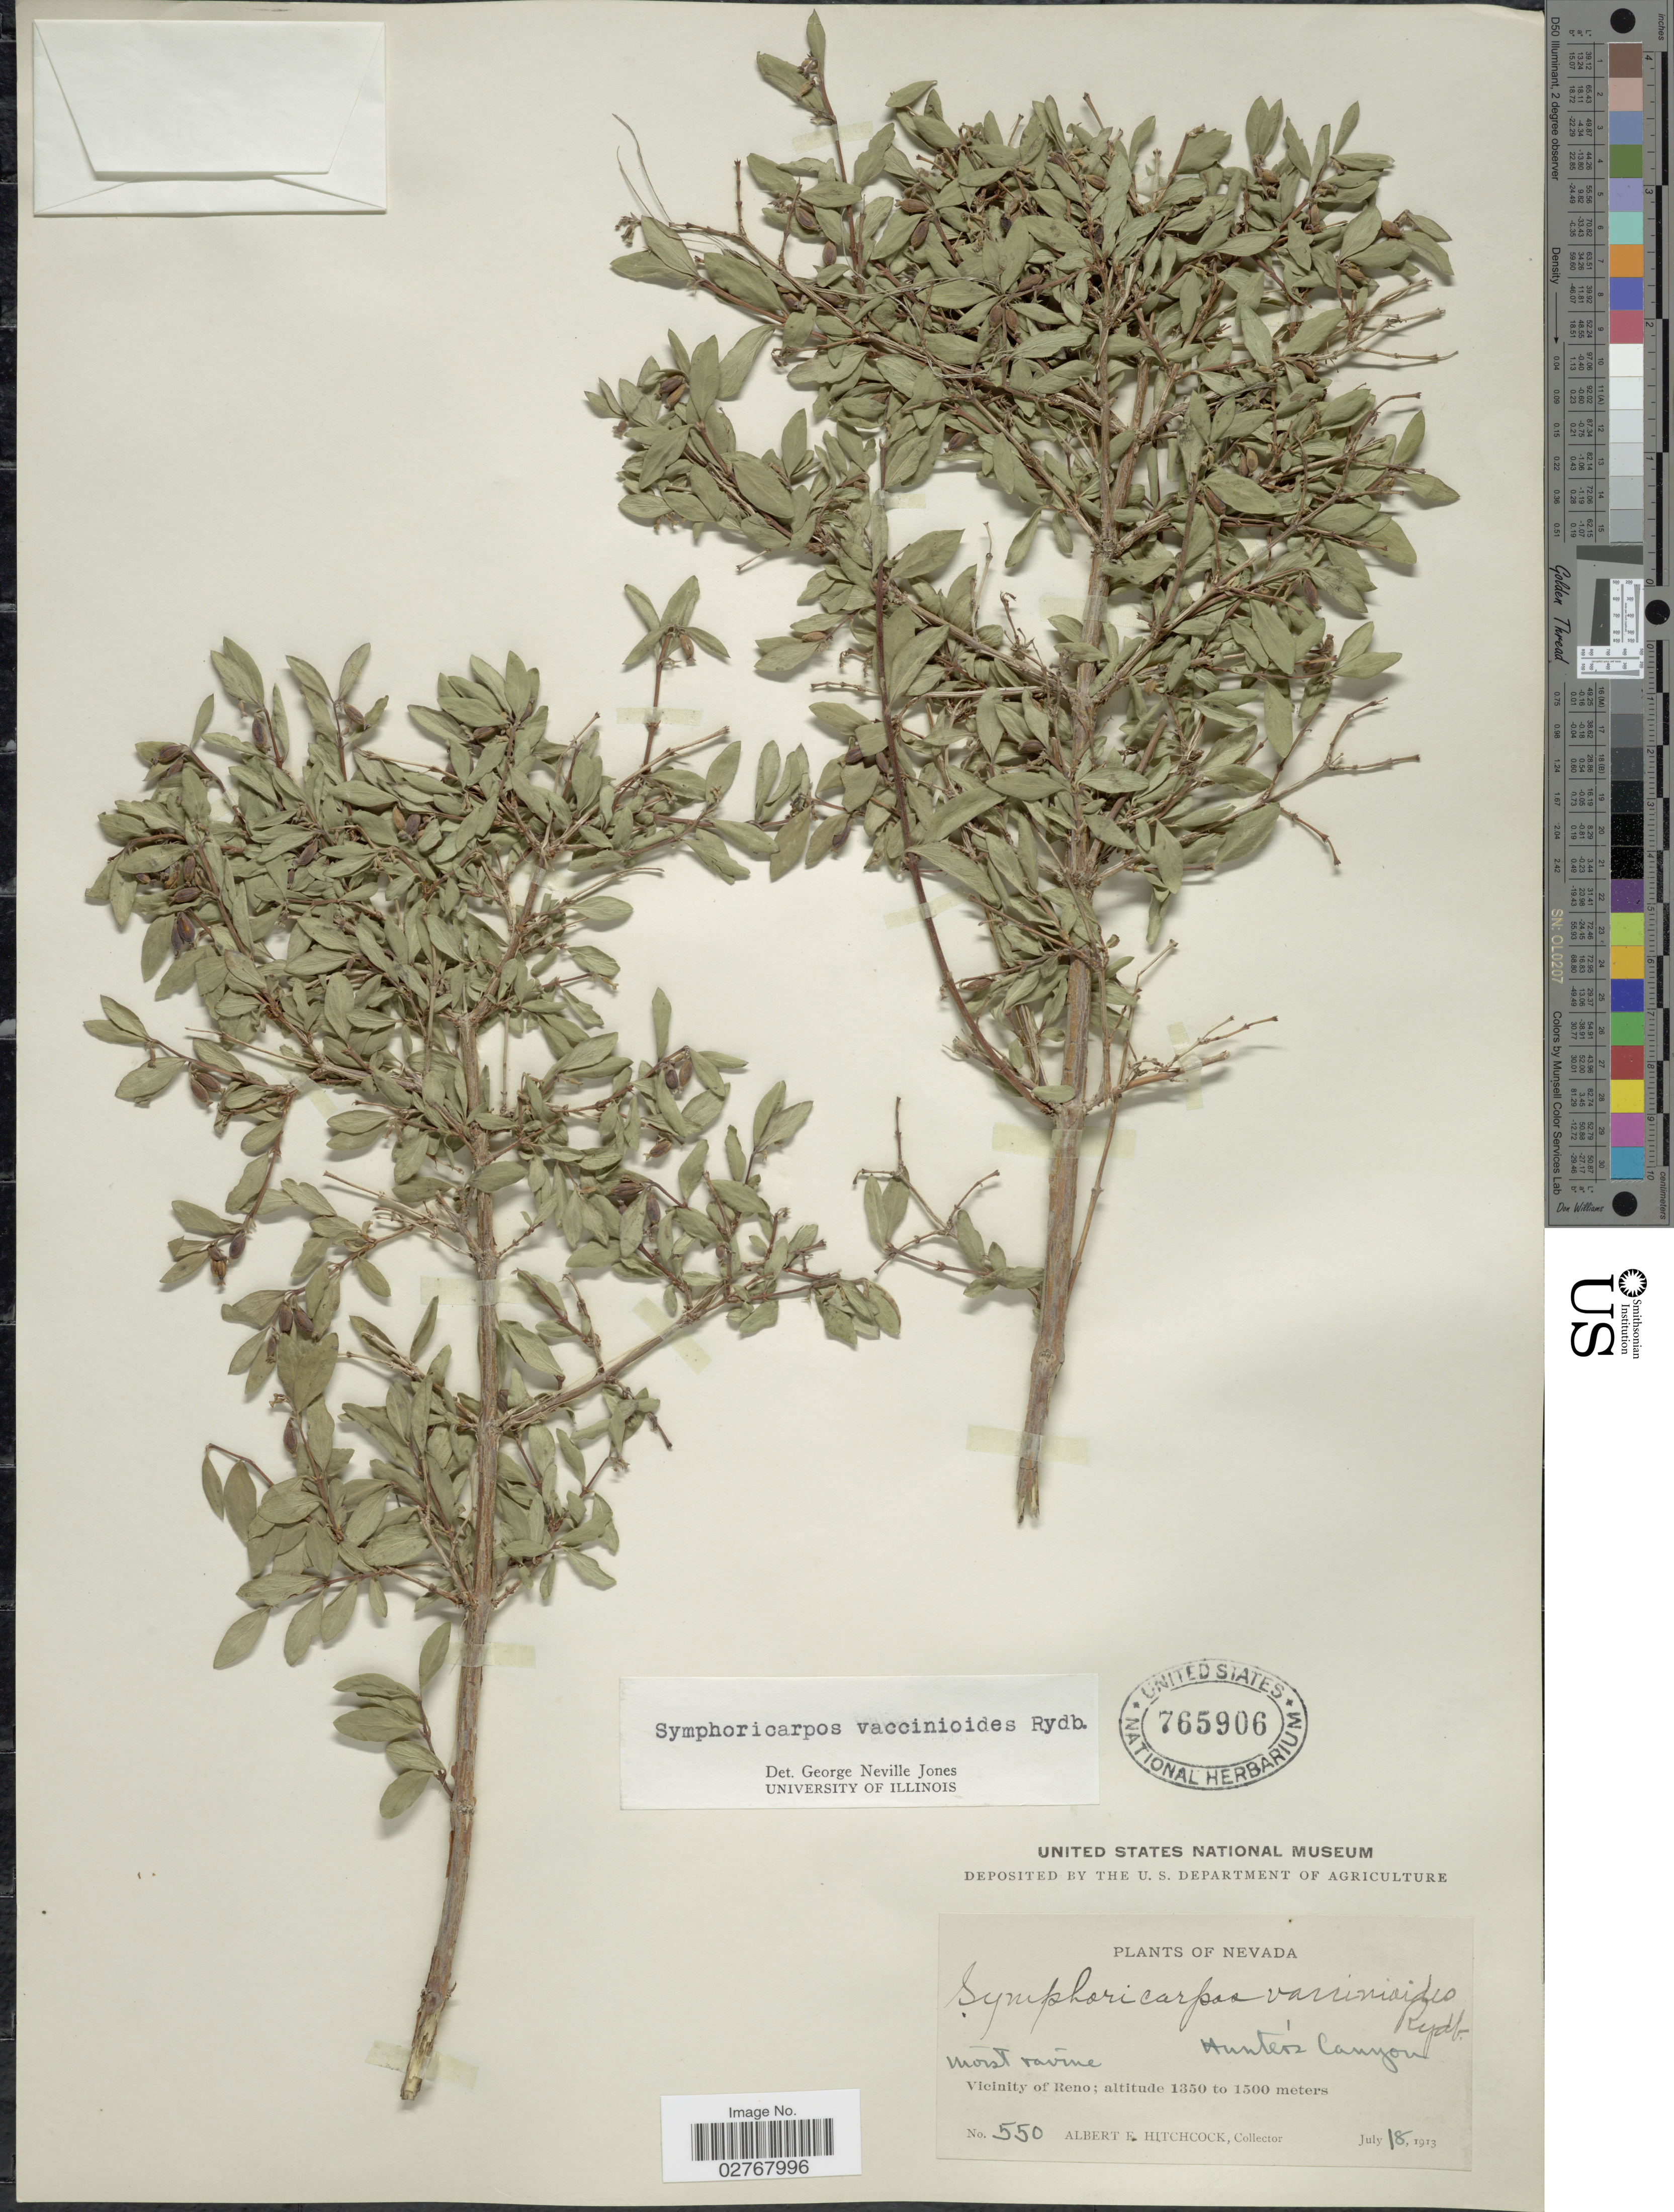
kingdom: Plantae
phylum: Tracheophyta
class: Magnoliopsida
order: Dipsacales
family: Caprifoliaceae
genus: Symphoricarpos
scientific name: Symphoricarpos vaccinioides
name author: Rydb.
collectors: A. Hitchcock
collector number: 550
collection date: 1913-07-18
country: United States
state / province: Nevada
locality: Hunter's Canyon, Vicinity of Reno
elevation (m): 1350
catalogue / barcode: US 765906